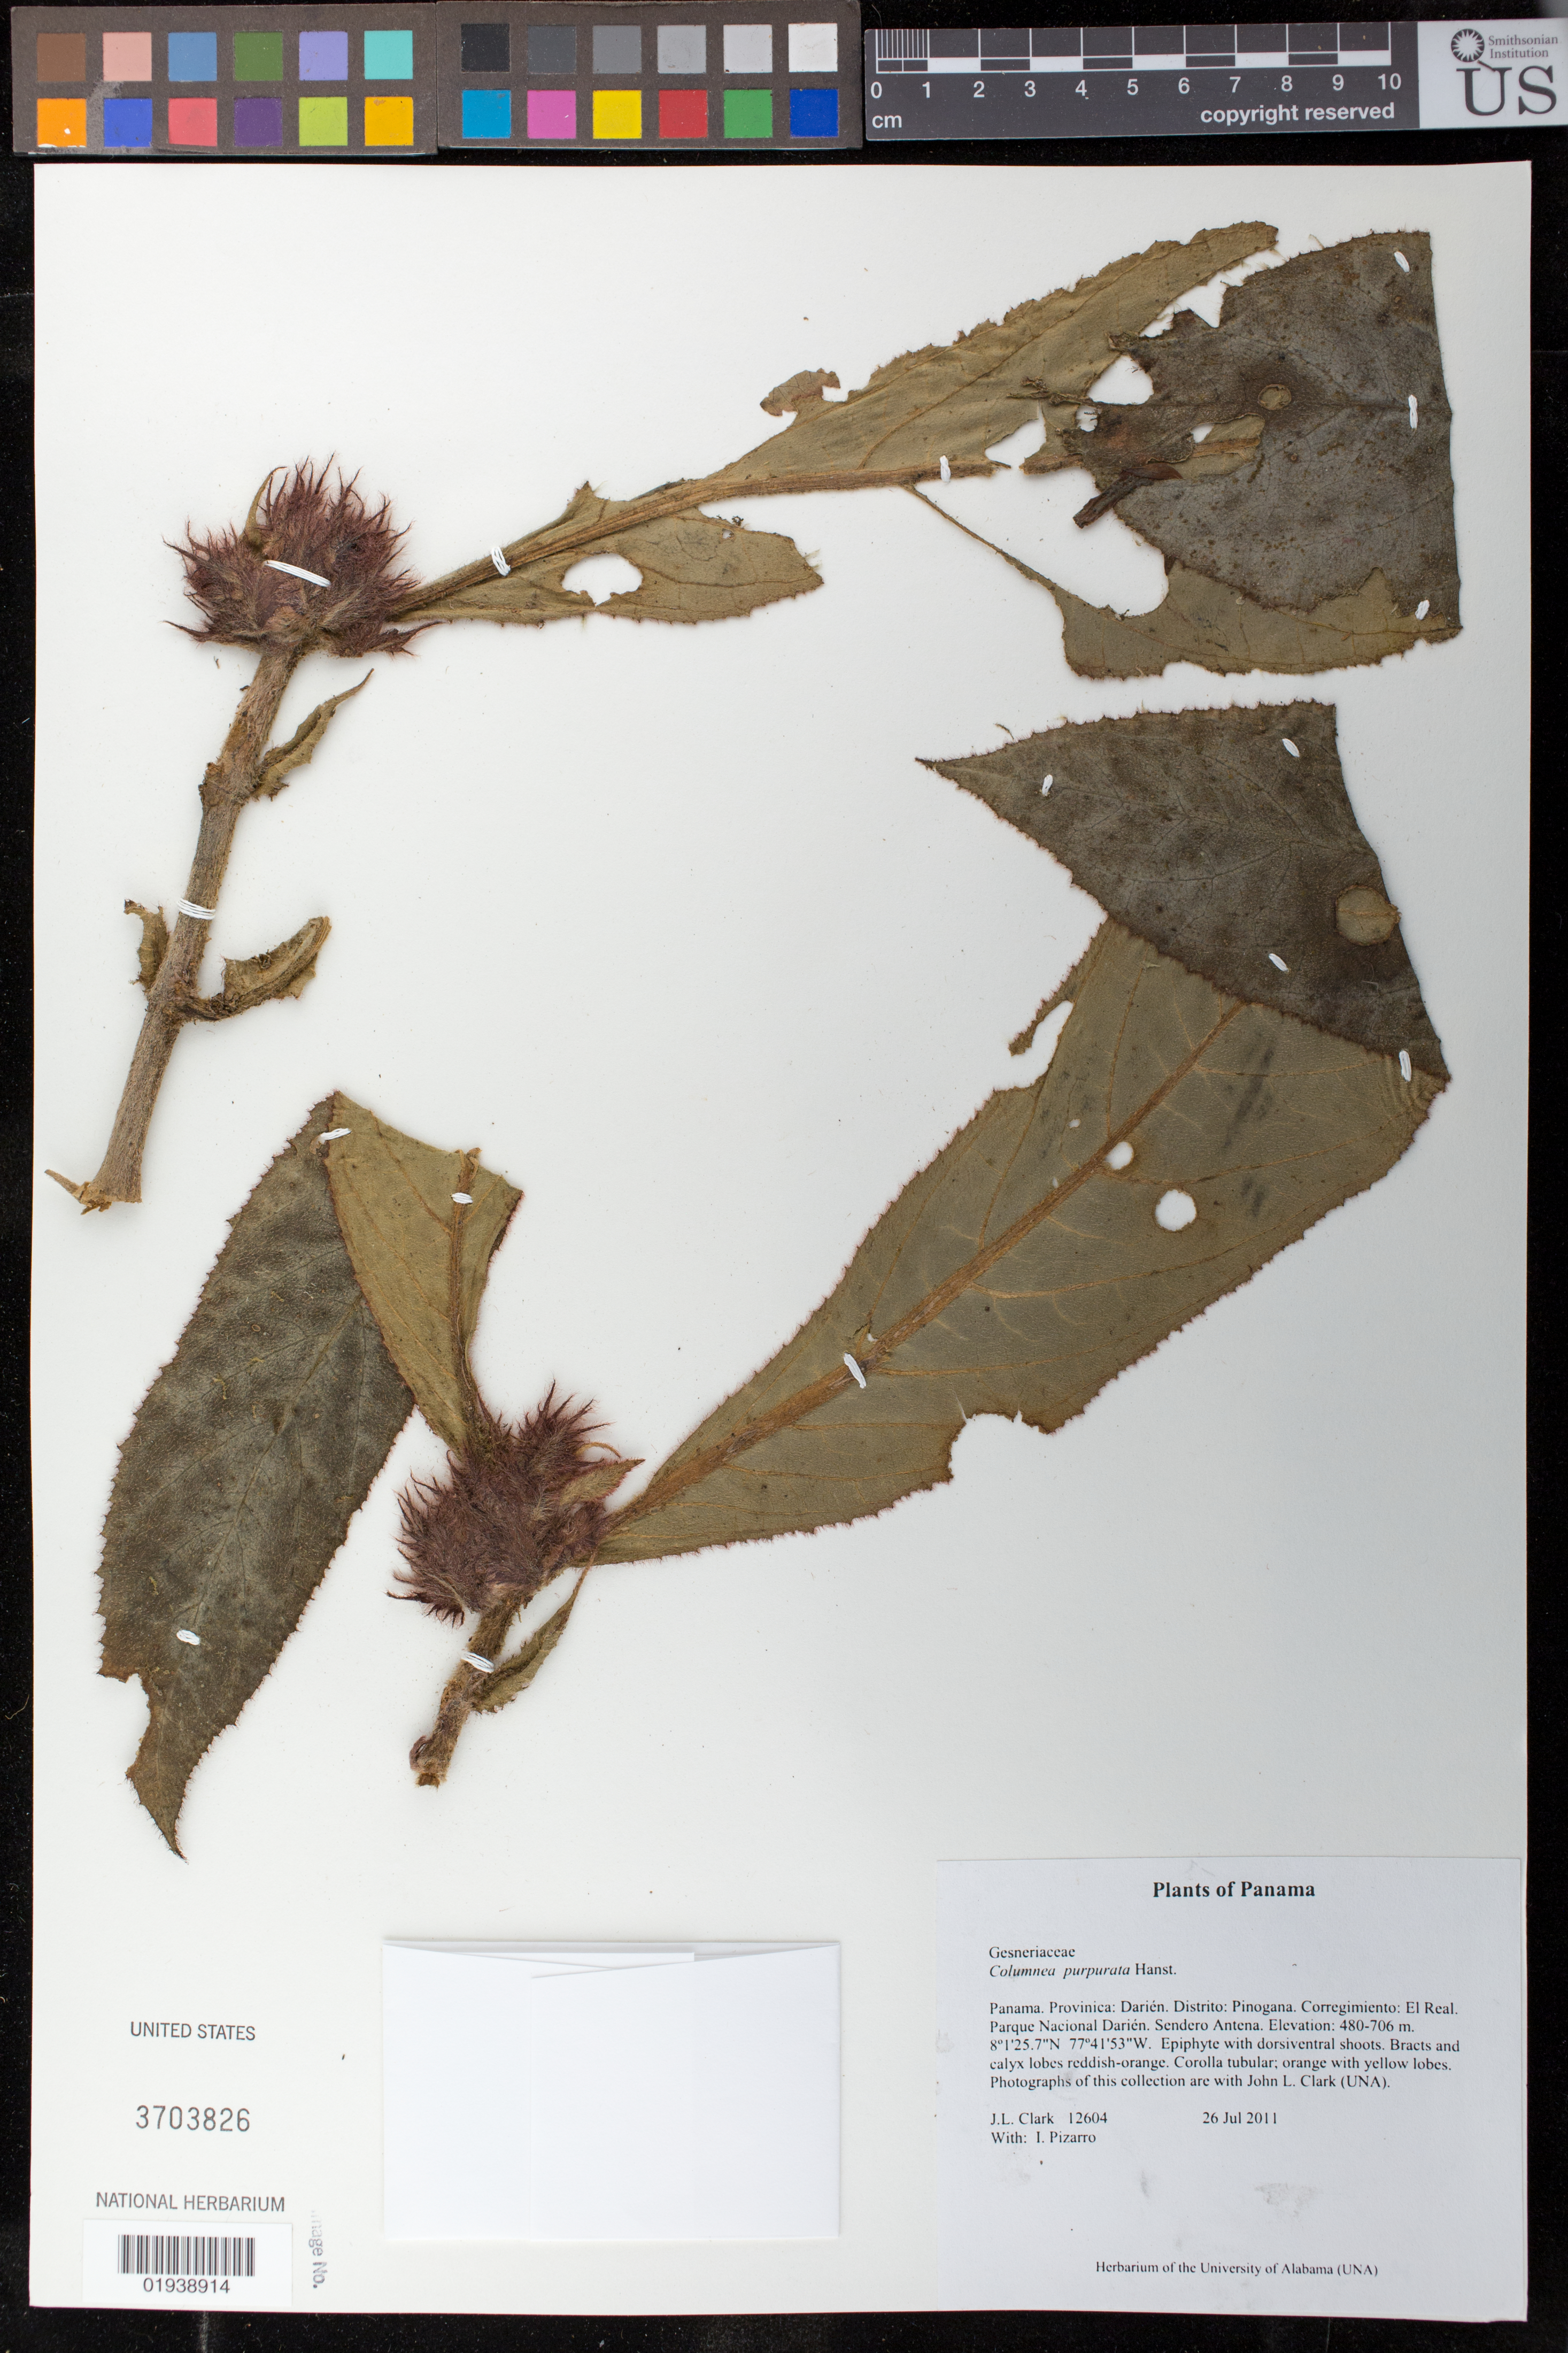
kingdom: Plantae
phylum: Tracheophyta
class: Magnoliopsida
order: Lamiales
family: Gesneriaceae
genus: Columnea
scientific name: Columnea purpurata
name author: Hanst.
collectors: J. L. Clark & I. Pizarro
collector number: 12604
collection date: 2011-07-26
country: Panama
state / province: Darién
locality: Distrito Pinogana. El Real. Parque Nacional Darién. Sendero Antena.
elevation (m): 480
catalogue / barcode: US 3703826